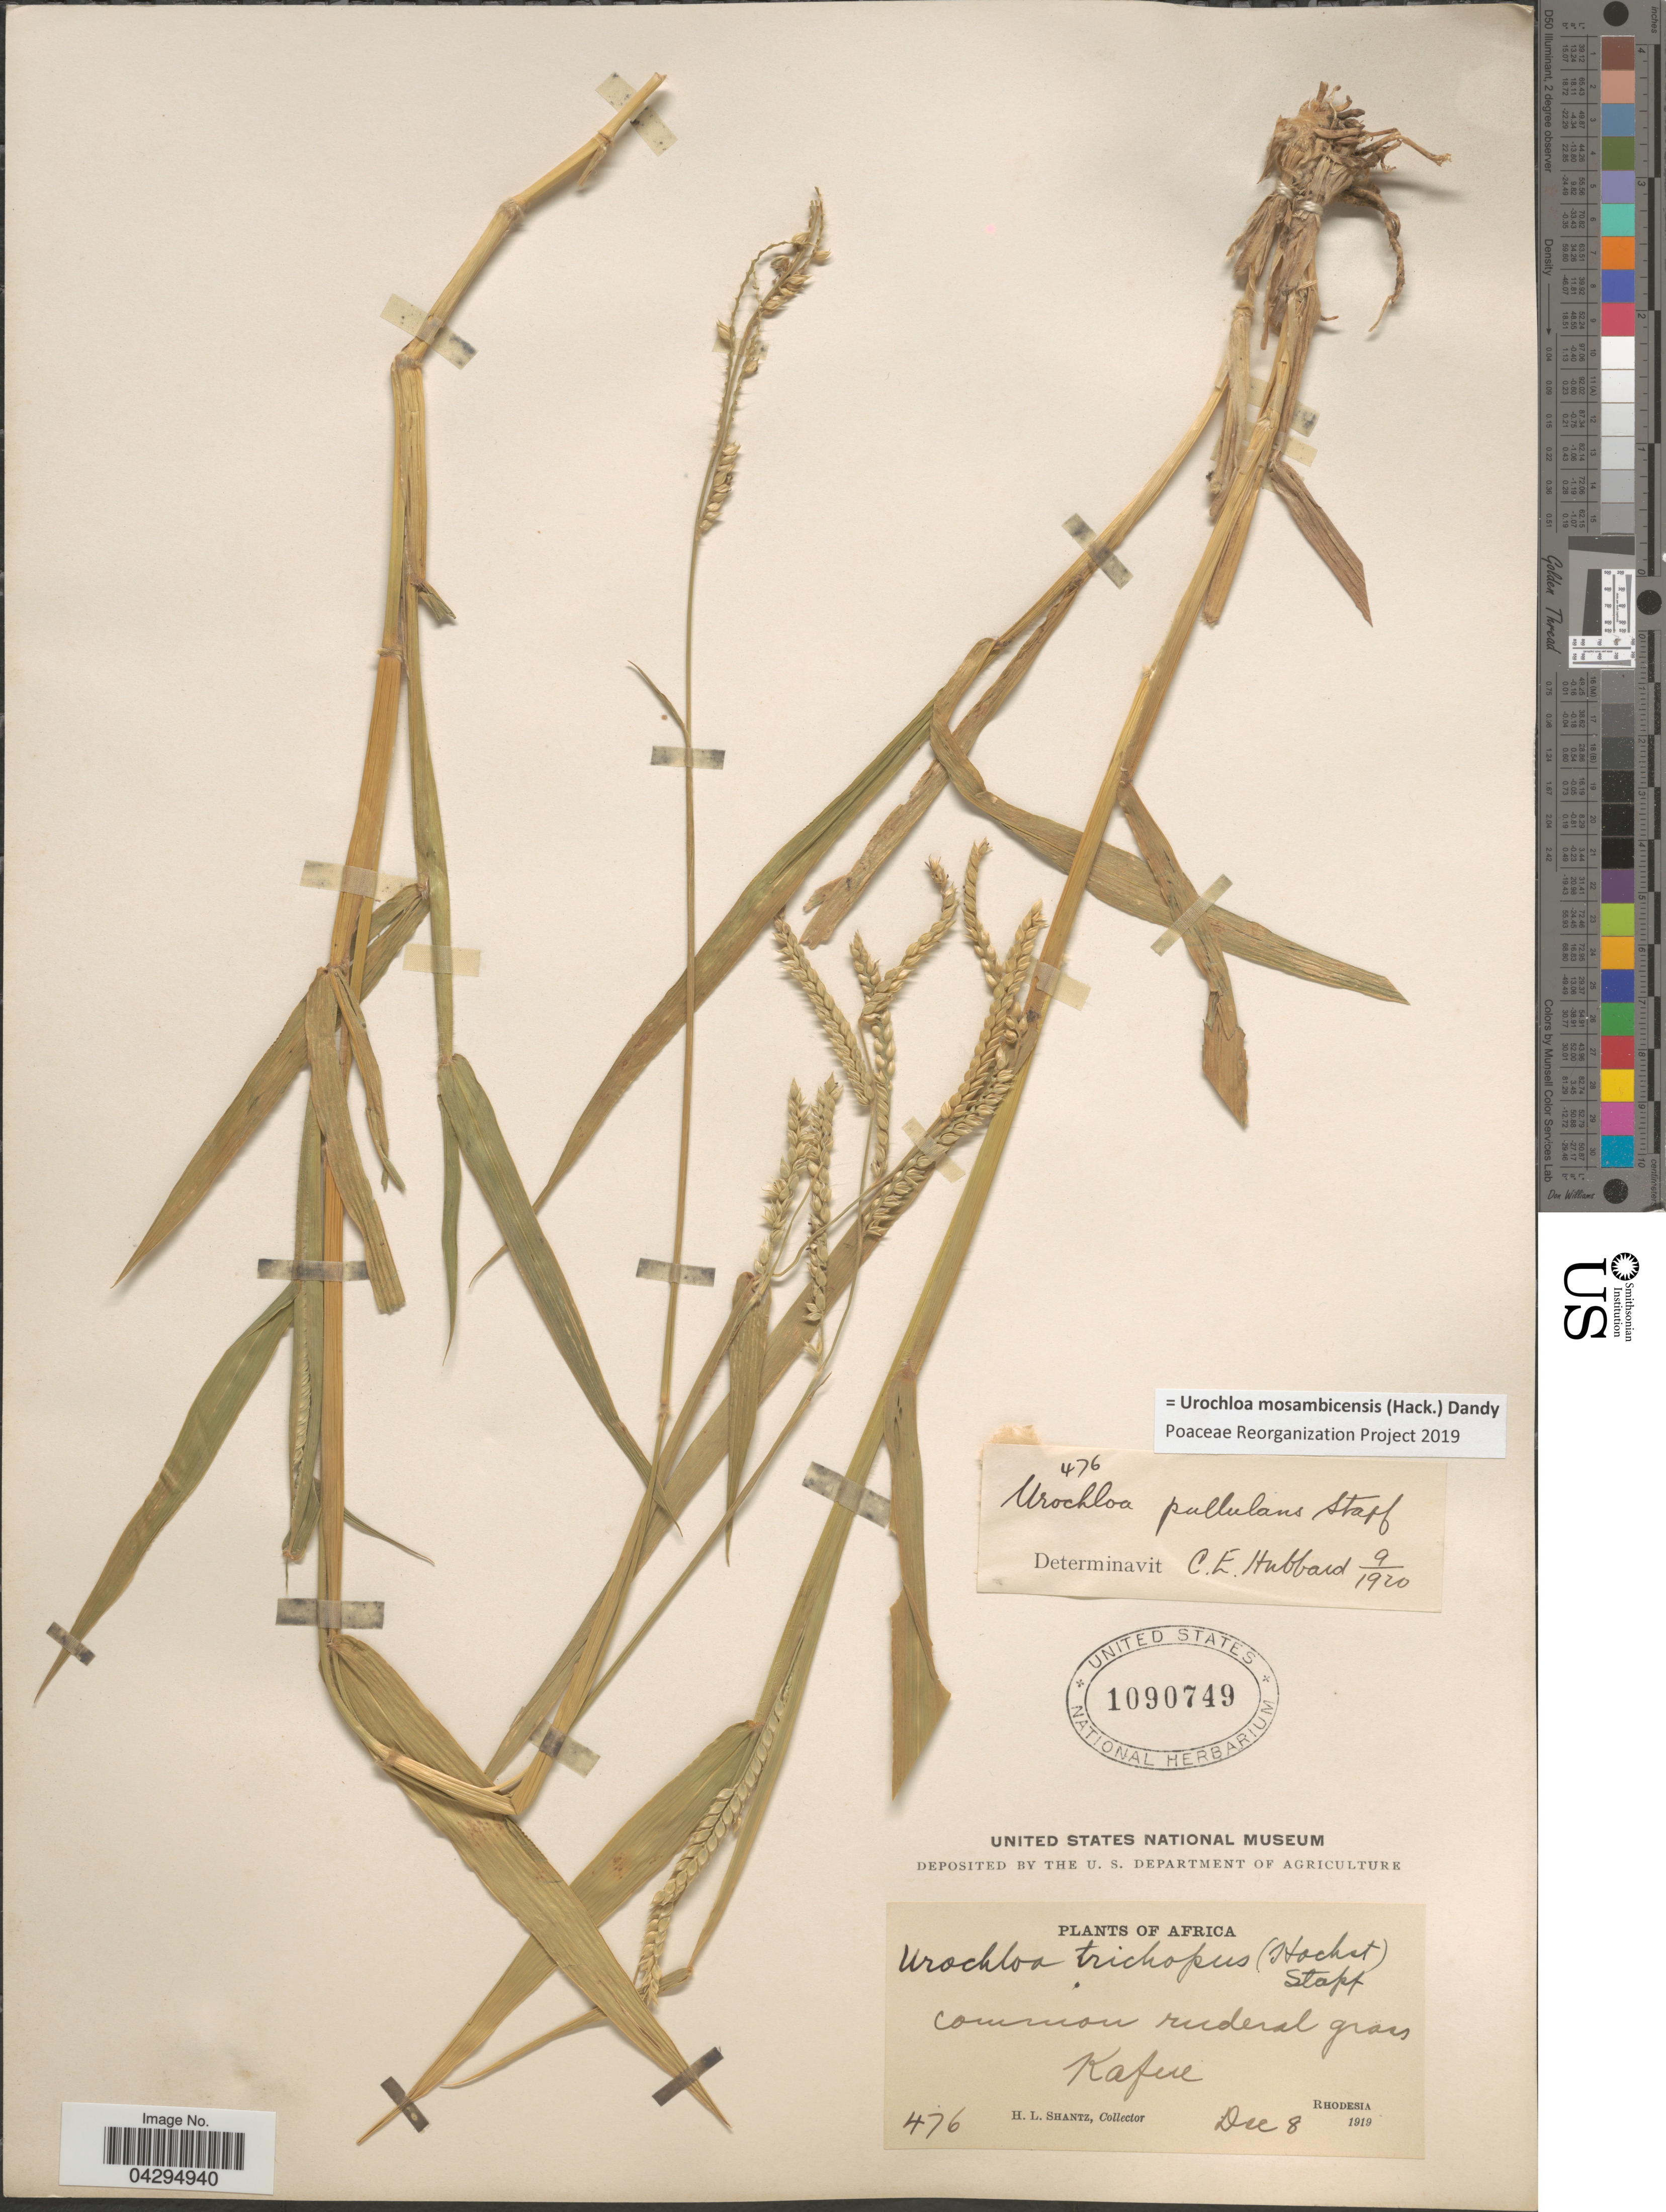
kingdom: Plantae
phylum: Tracheophyta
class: Liliopsida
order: Poales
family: Poaceae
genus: Urochloa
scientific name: Urochloa mosambicensis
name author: (Hack.) Dandy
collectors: H. Shantz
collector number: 476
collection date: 1919-12-08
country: Zimbabwe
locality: Kafere. Rhodesia.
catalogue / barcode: US 1090749